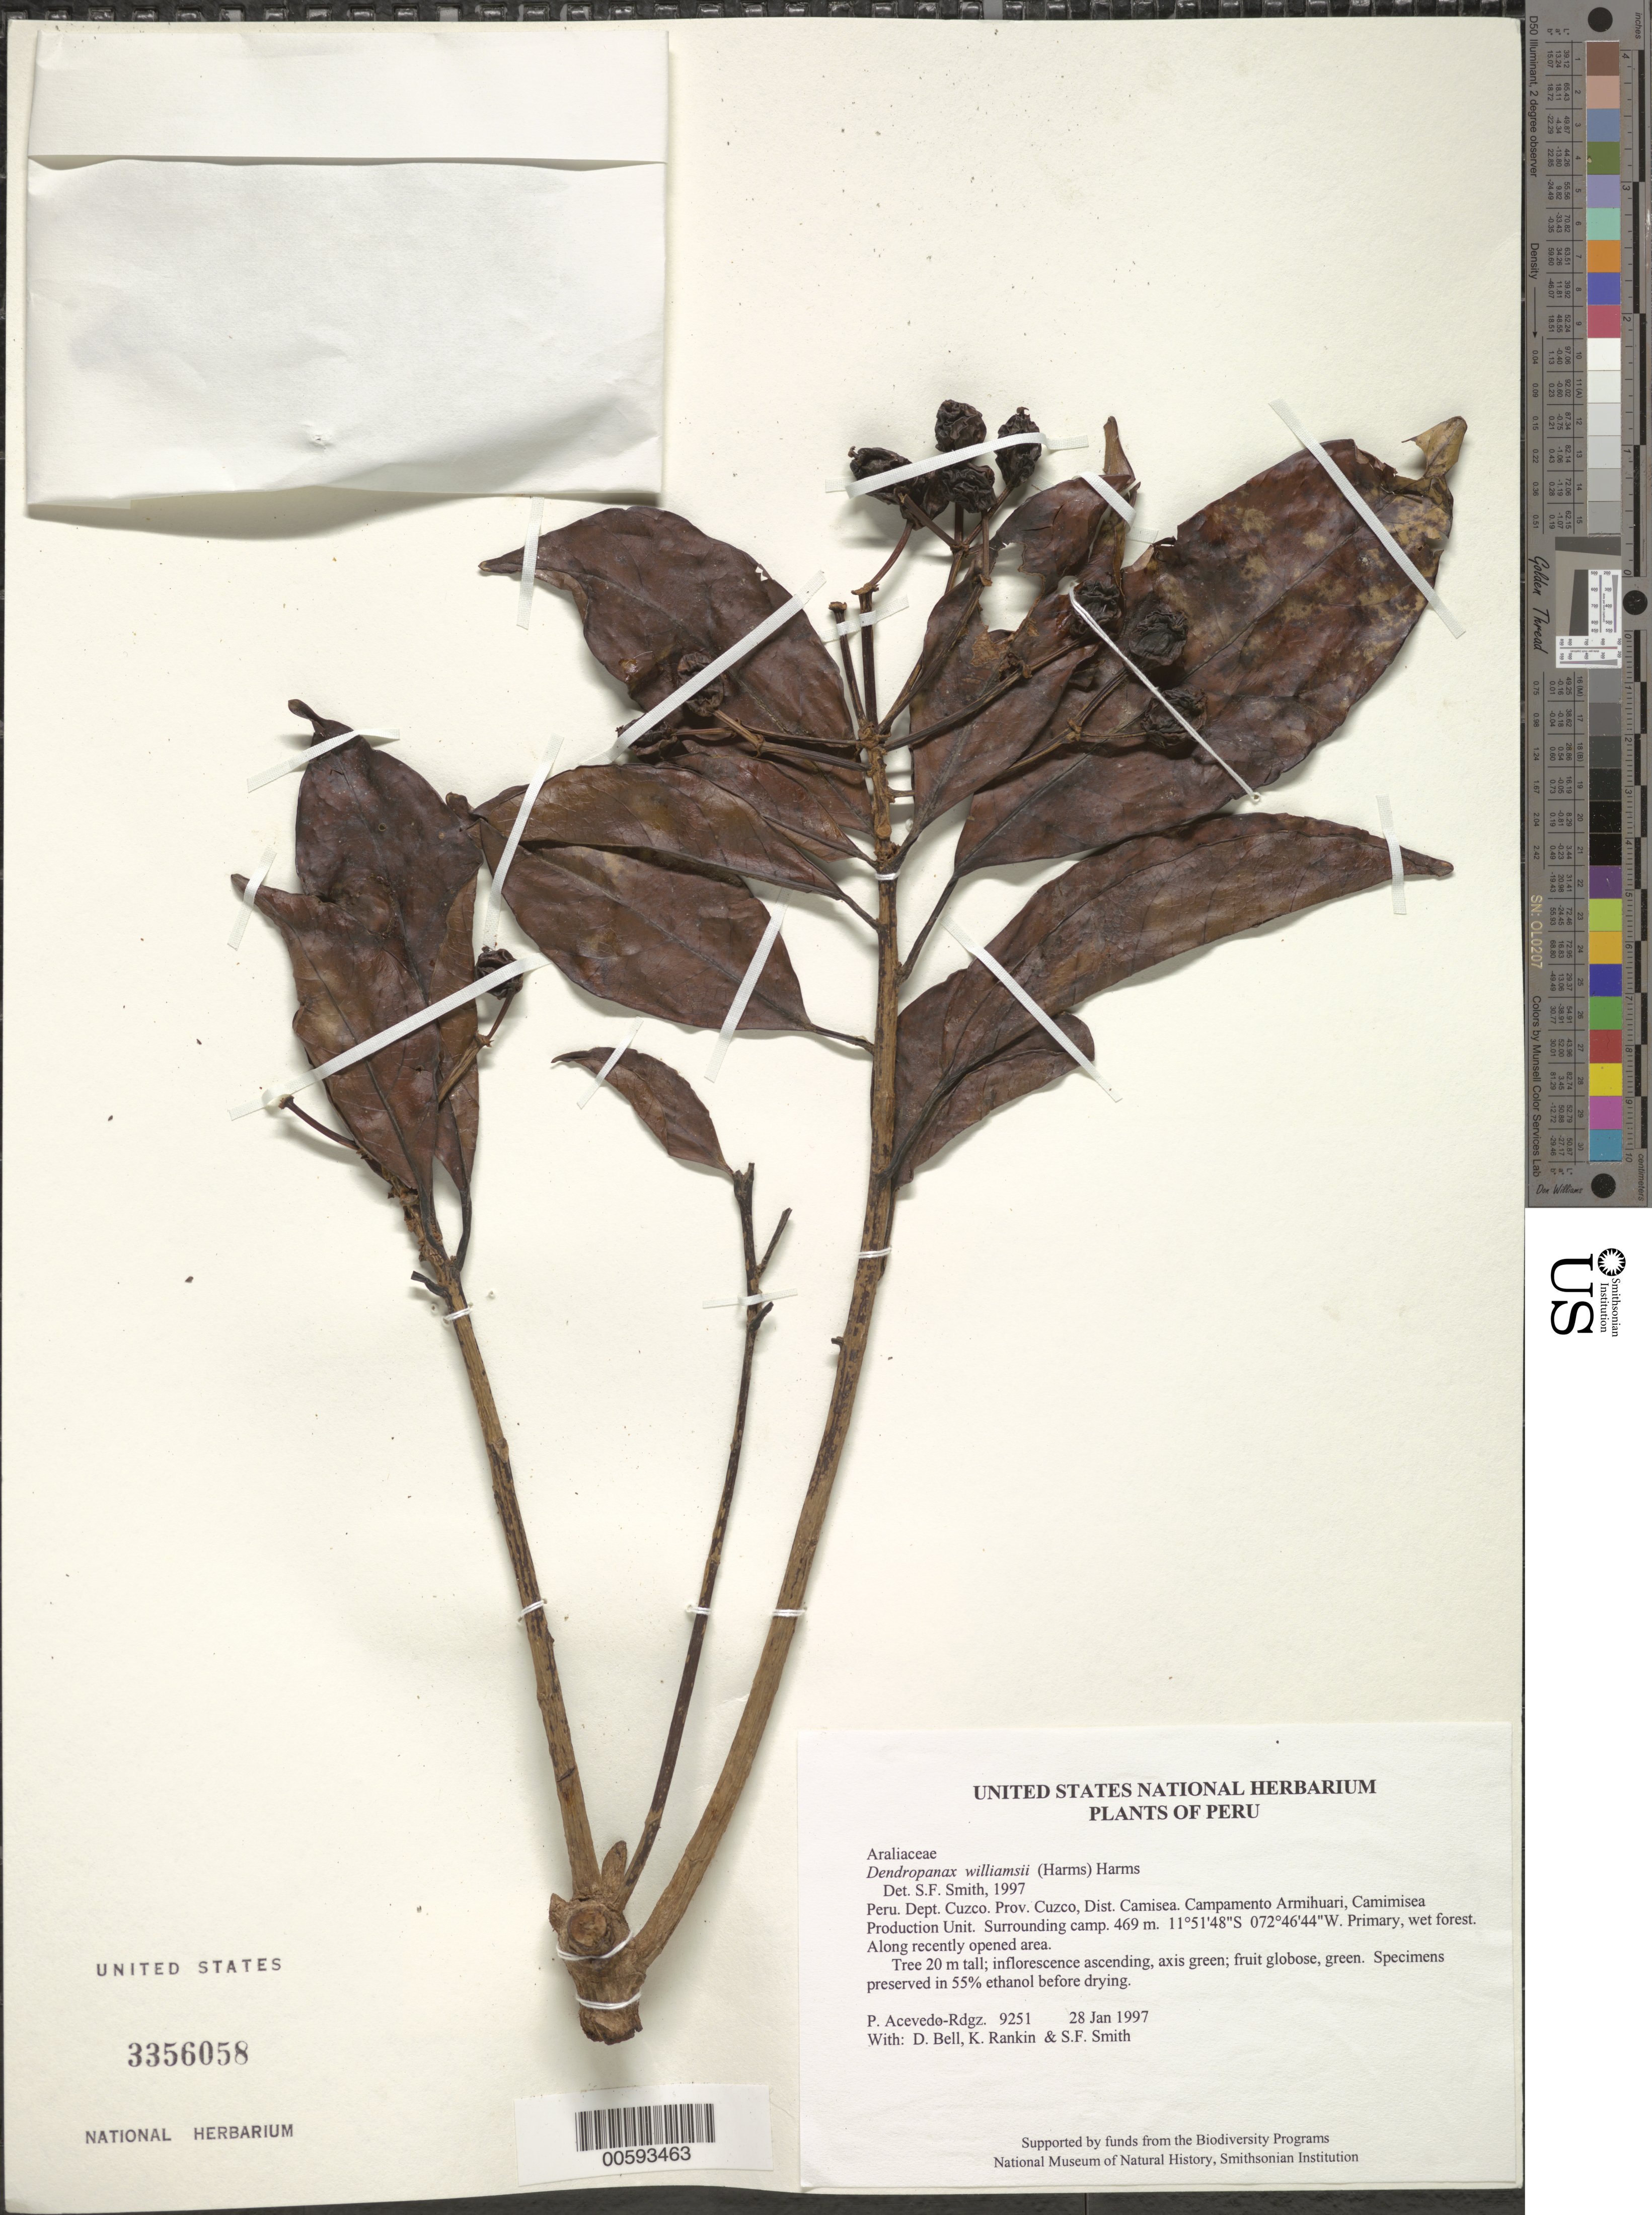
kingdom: Plantae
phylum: Tracheophyta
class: Magnoliopsida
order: Apiales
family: Araliaceae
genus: Dendropanax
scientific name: Dendropanax williamsii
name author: (Harms) Harms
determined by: Smith, Stephen F., (US), NMNH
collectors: P. Acevedo-Rodr., D. A. Bell, K. B. Rankin & S.F. Smith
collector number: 9251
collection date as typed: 28 Jan 1997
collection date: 1997-01-28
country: Peru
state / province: Cusco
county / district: Cusco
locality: Districto Camisea, Campamento Armihuari, Camimisea Production Unit. Surrounding camp.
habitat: Primary, wet forest. Along recently opened area.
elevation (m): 469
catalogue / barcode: US 3356058